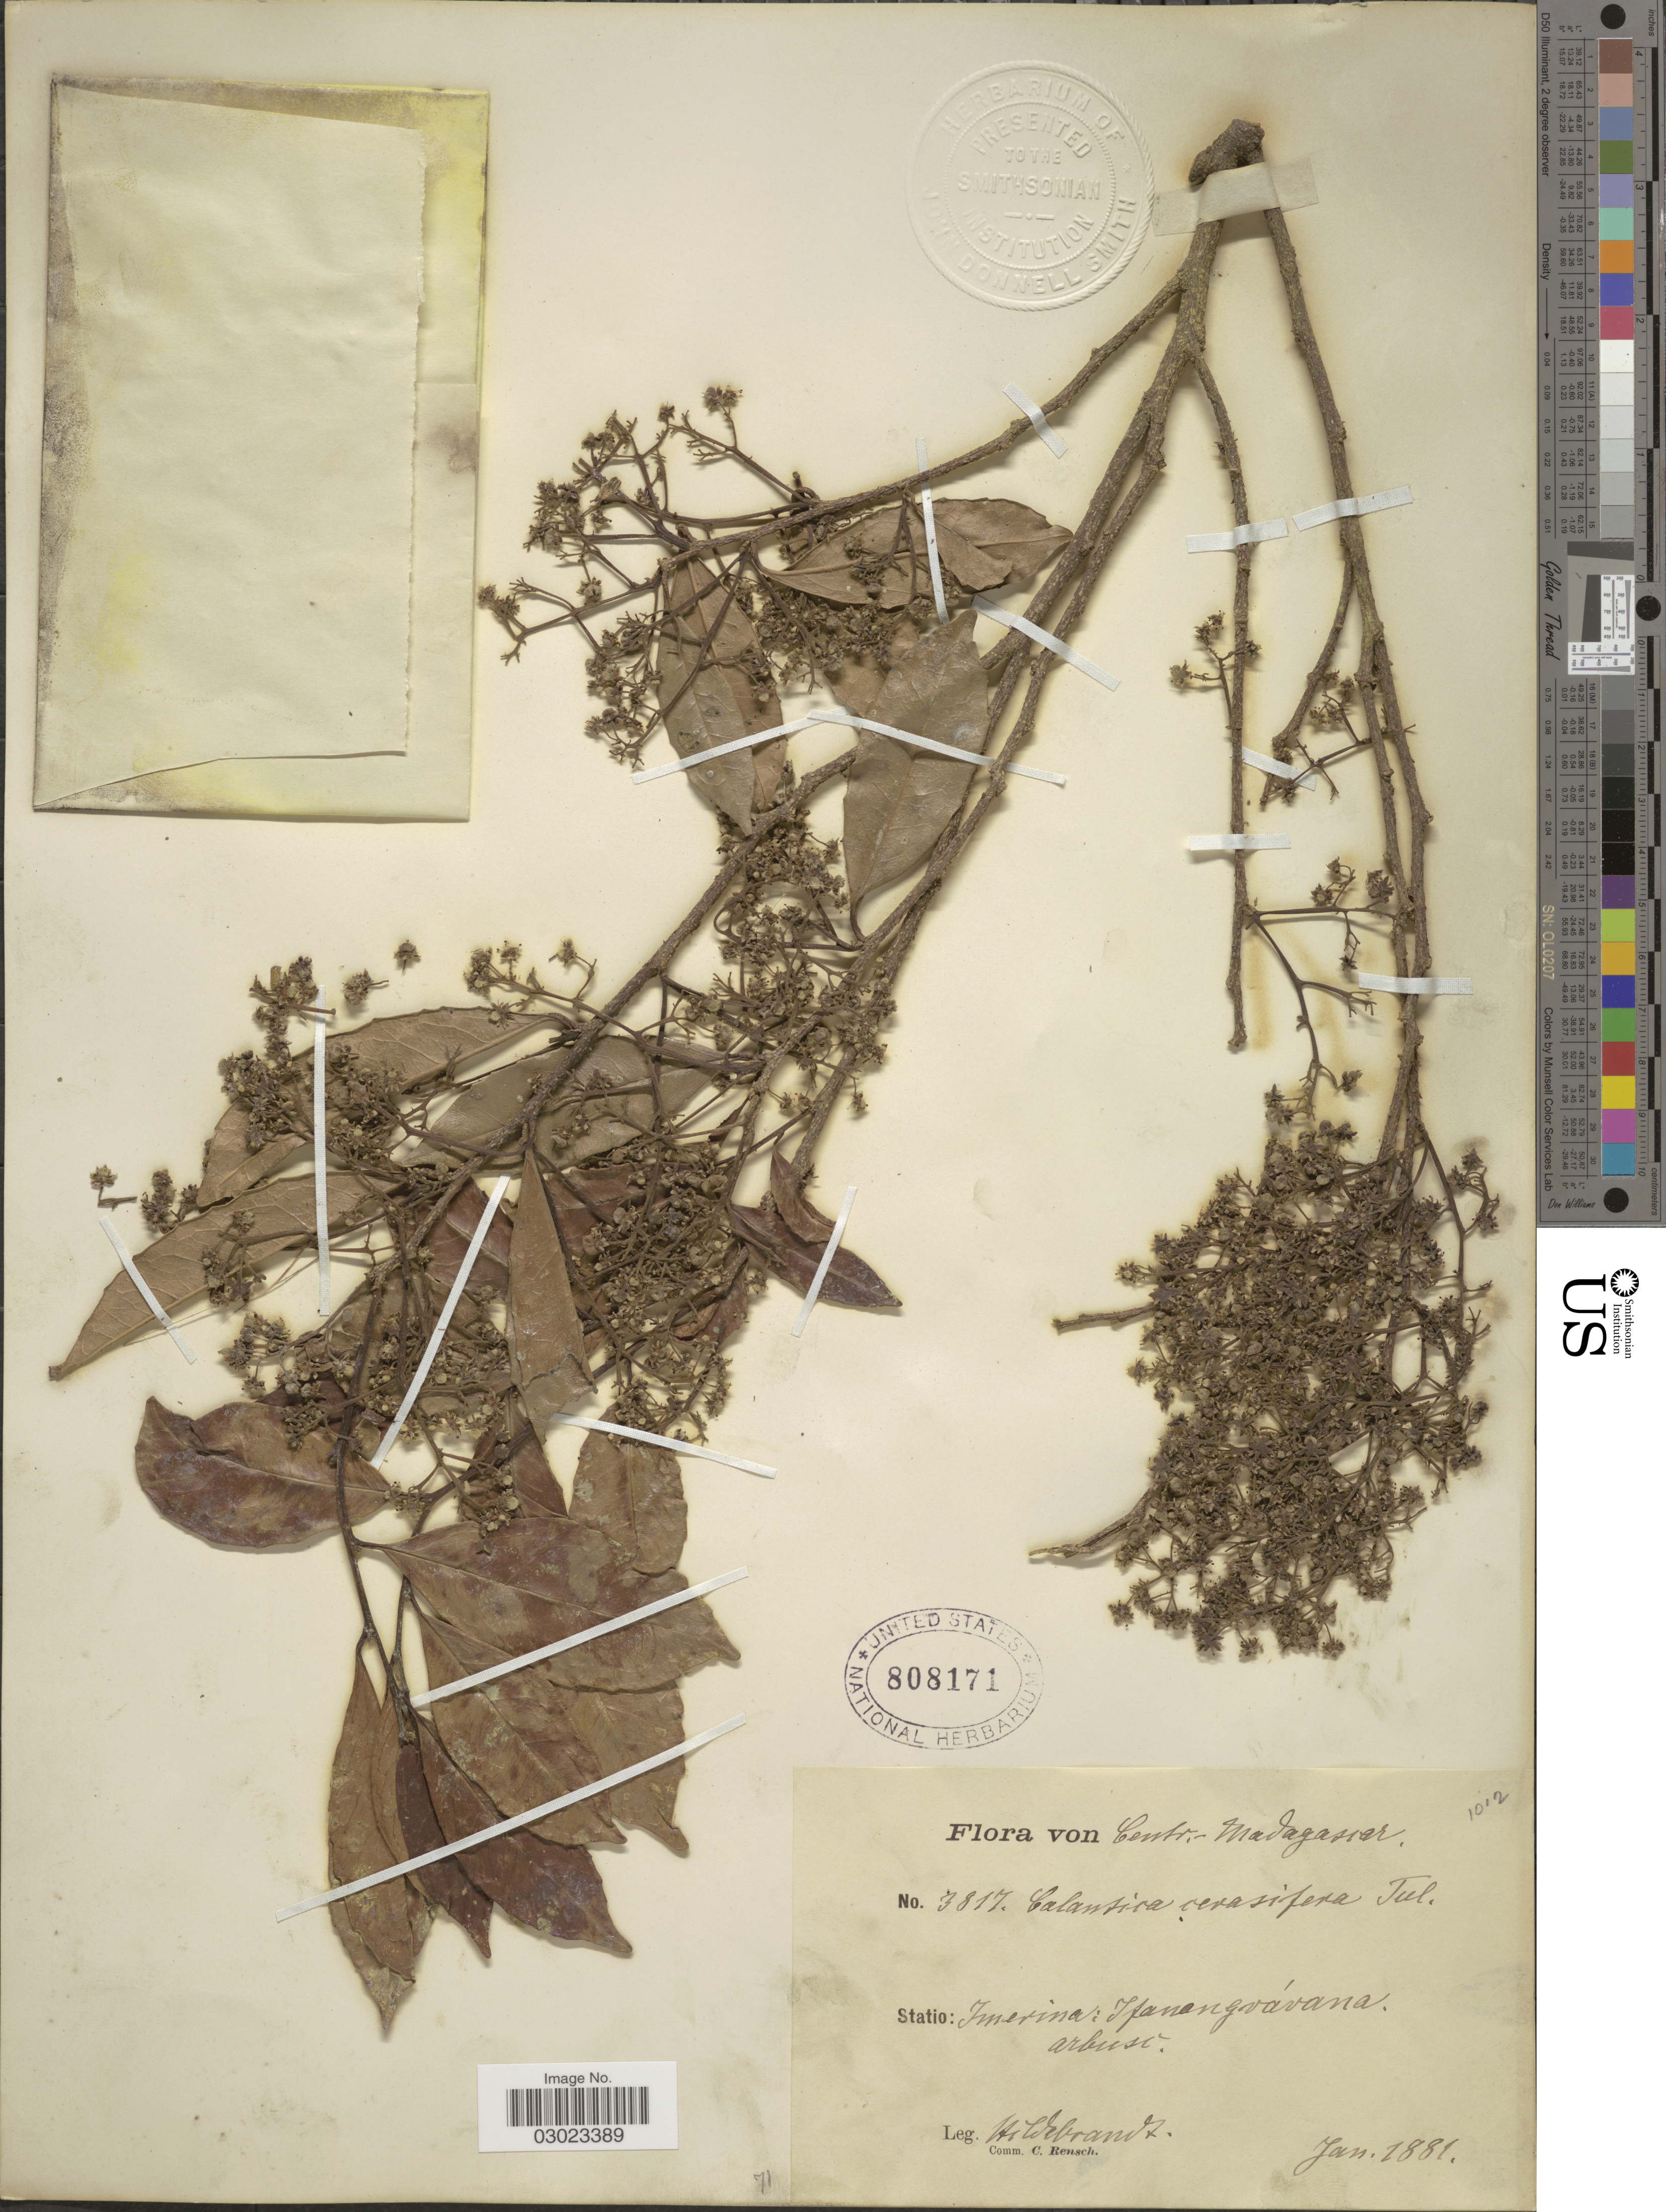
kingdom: Plantae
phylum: Tracheophyta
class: Magnoliopsida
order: Malpighiales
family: Salicaceae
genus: Calantica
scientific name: Calantica cerasifolia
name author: (Vent.) Tul.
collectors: J. Hildebrandt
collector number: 3817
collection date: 1881-01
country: Madagascar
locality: Centr.-Madagascar, Statio: Imerina: Ifanangoavana.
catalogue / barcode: US 808171